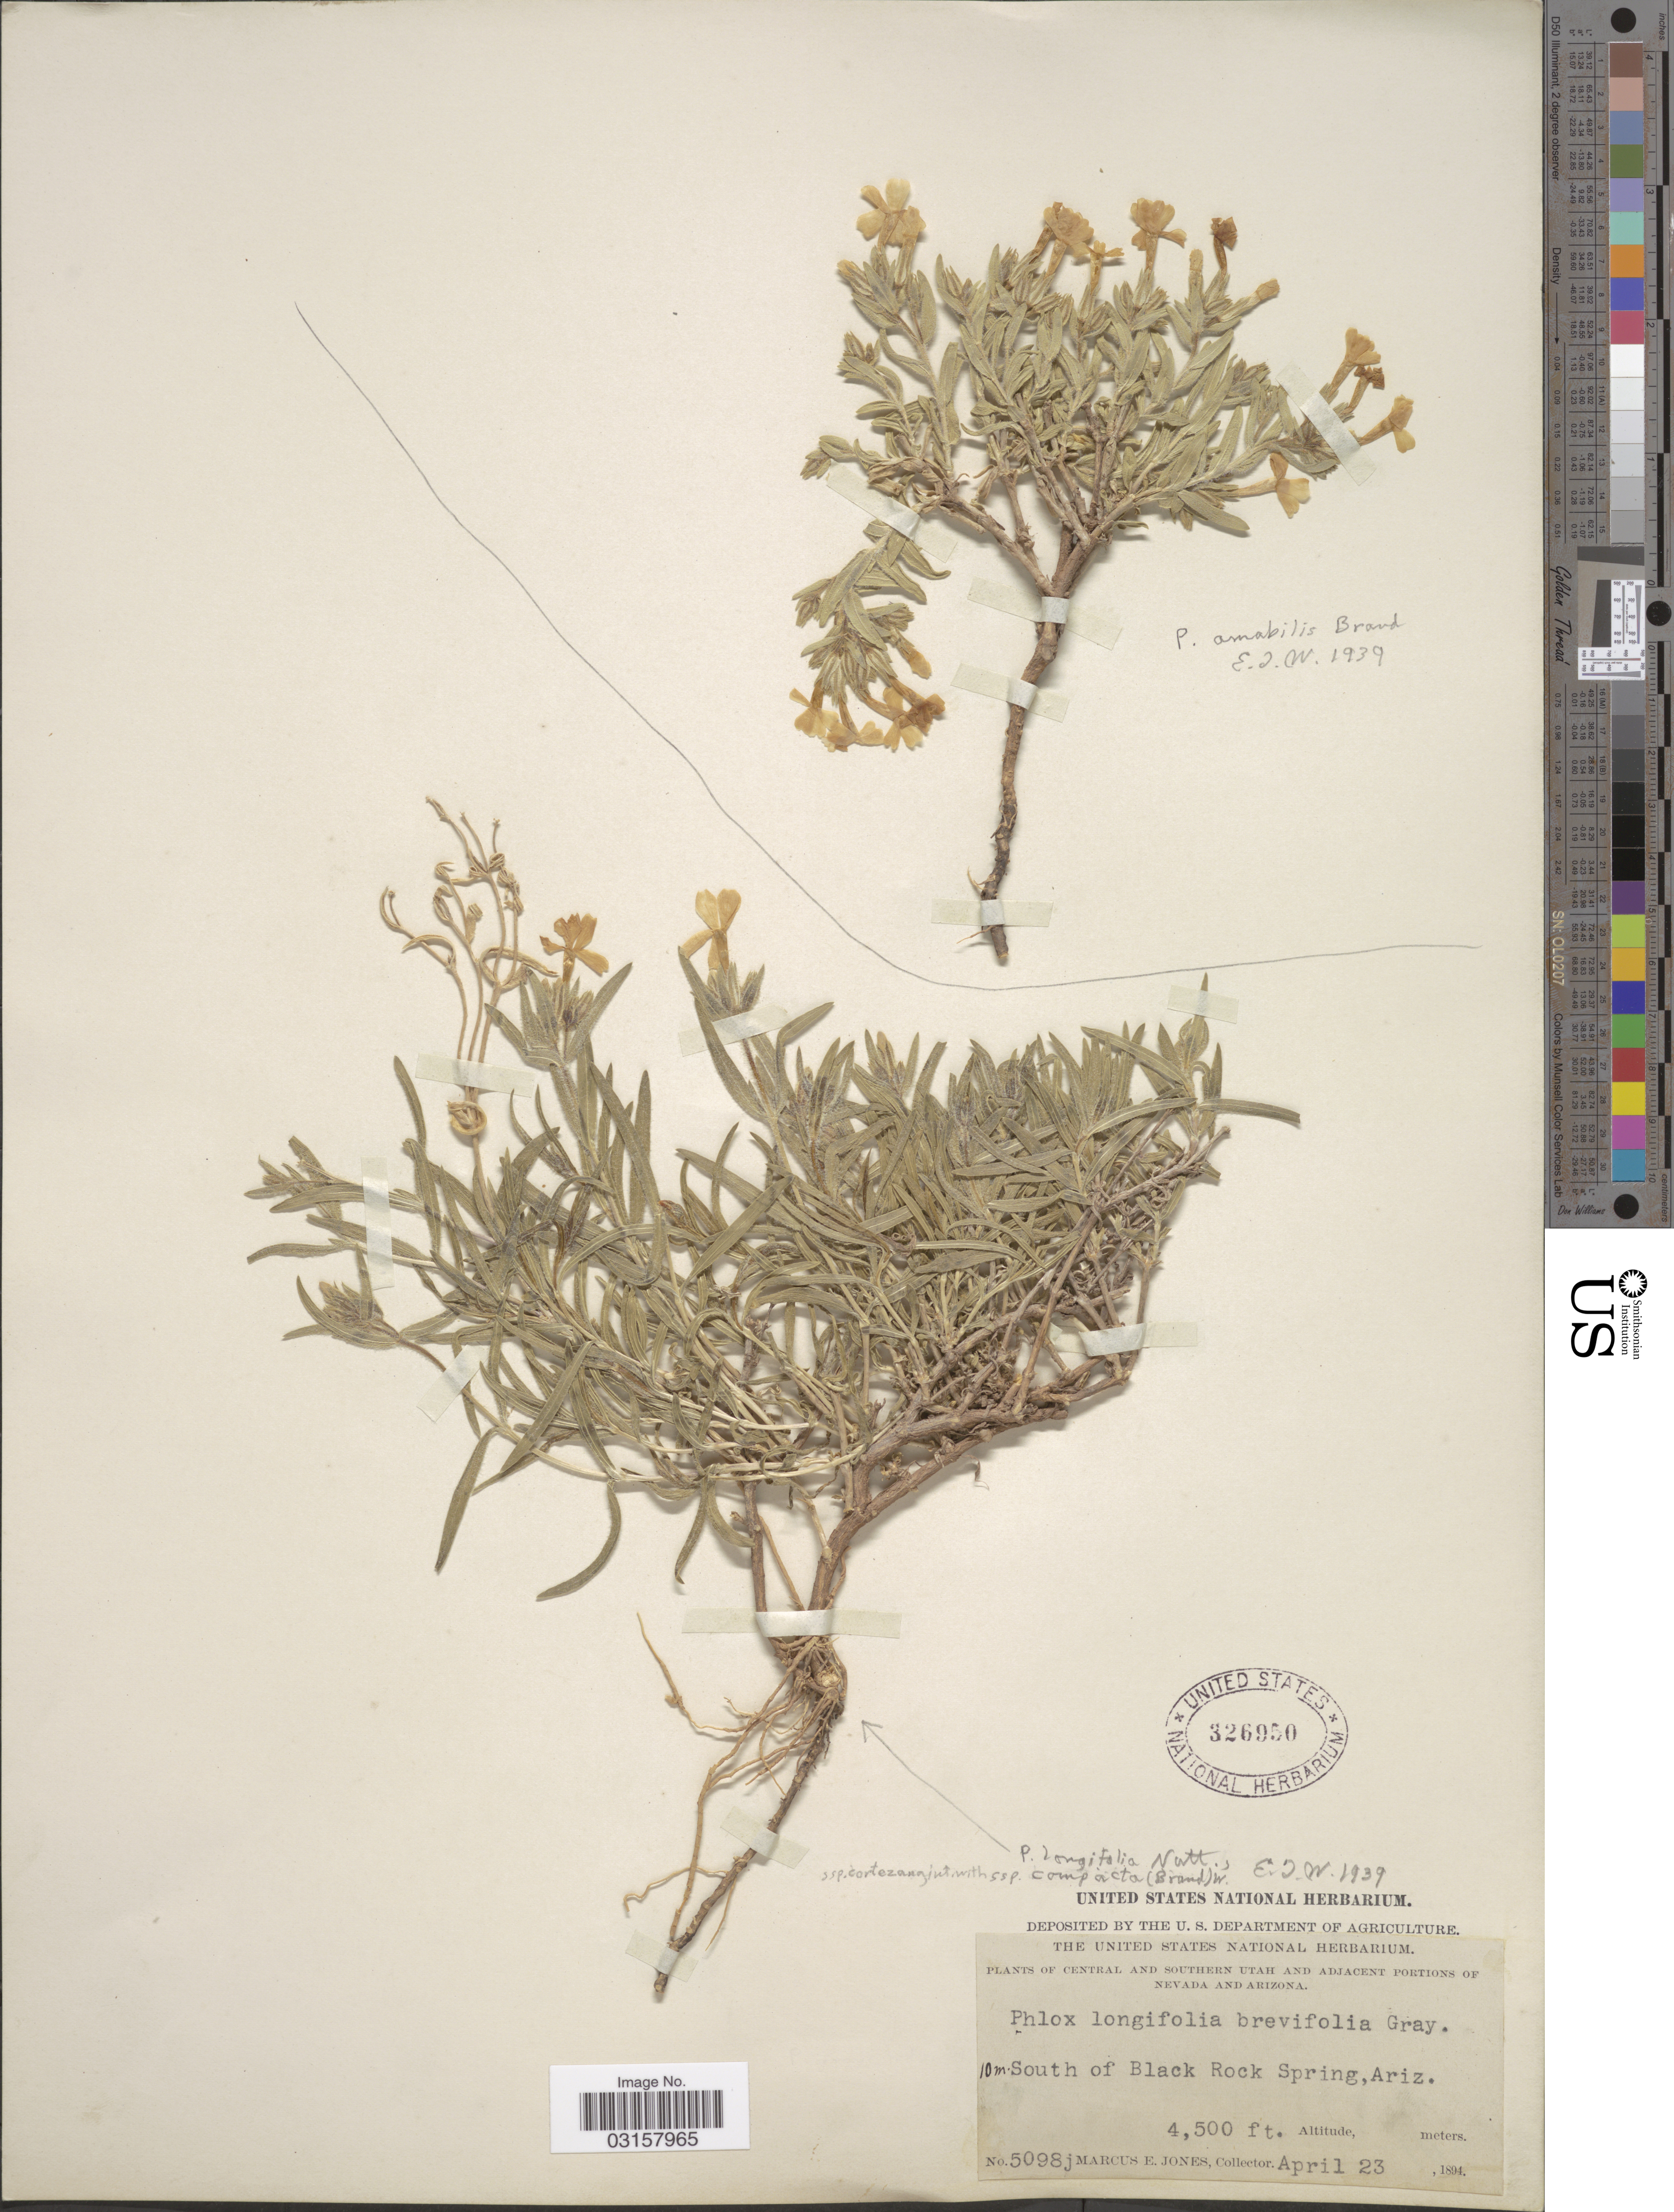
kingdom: Plantae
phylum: Tracheophyta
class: Magnoliopsida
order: Ericales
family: Polemoniaceae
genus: Phlox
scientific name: Phlox longifolia subsp. brevifolia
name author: (A. Gray) H. Mason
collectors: M. E. Jones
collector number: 5098j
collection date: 1894-04-23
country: United States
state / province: Arizona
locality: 10 m. South of Black Rock Spring.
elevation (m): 1372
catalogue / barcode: US 326950